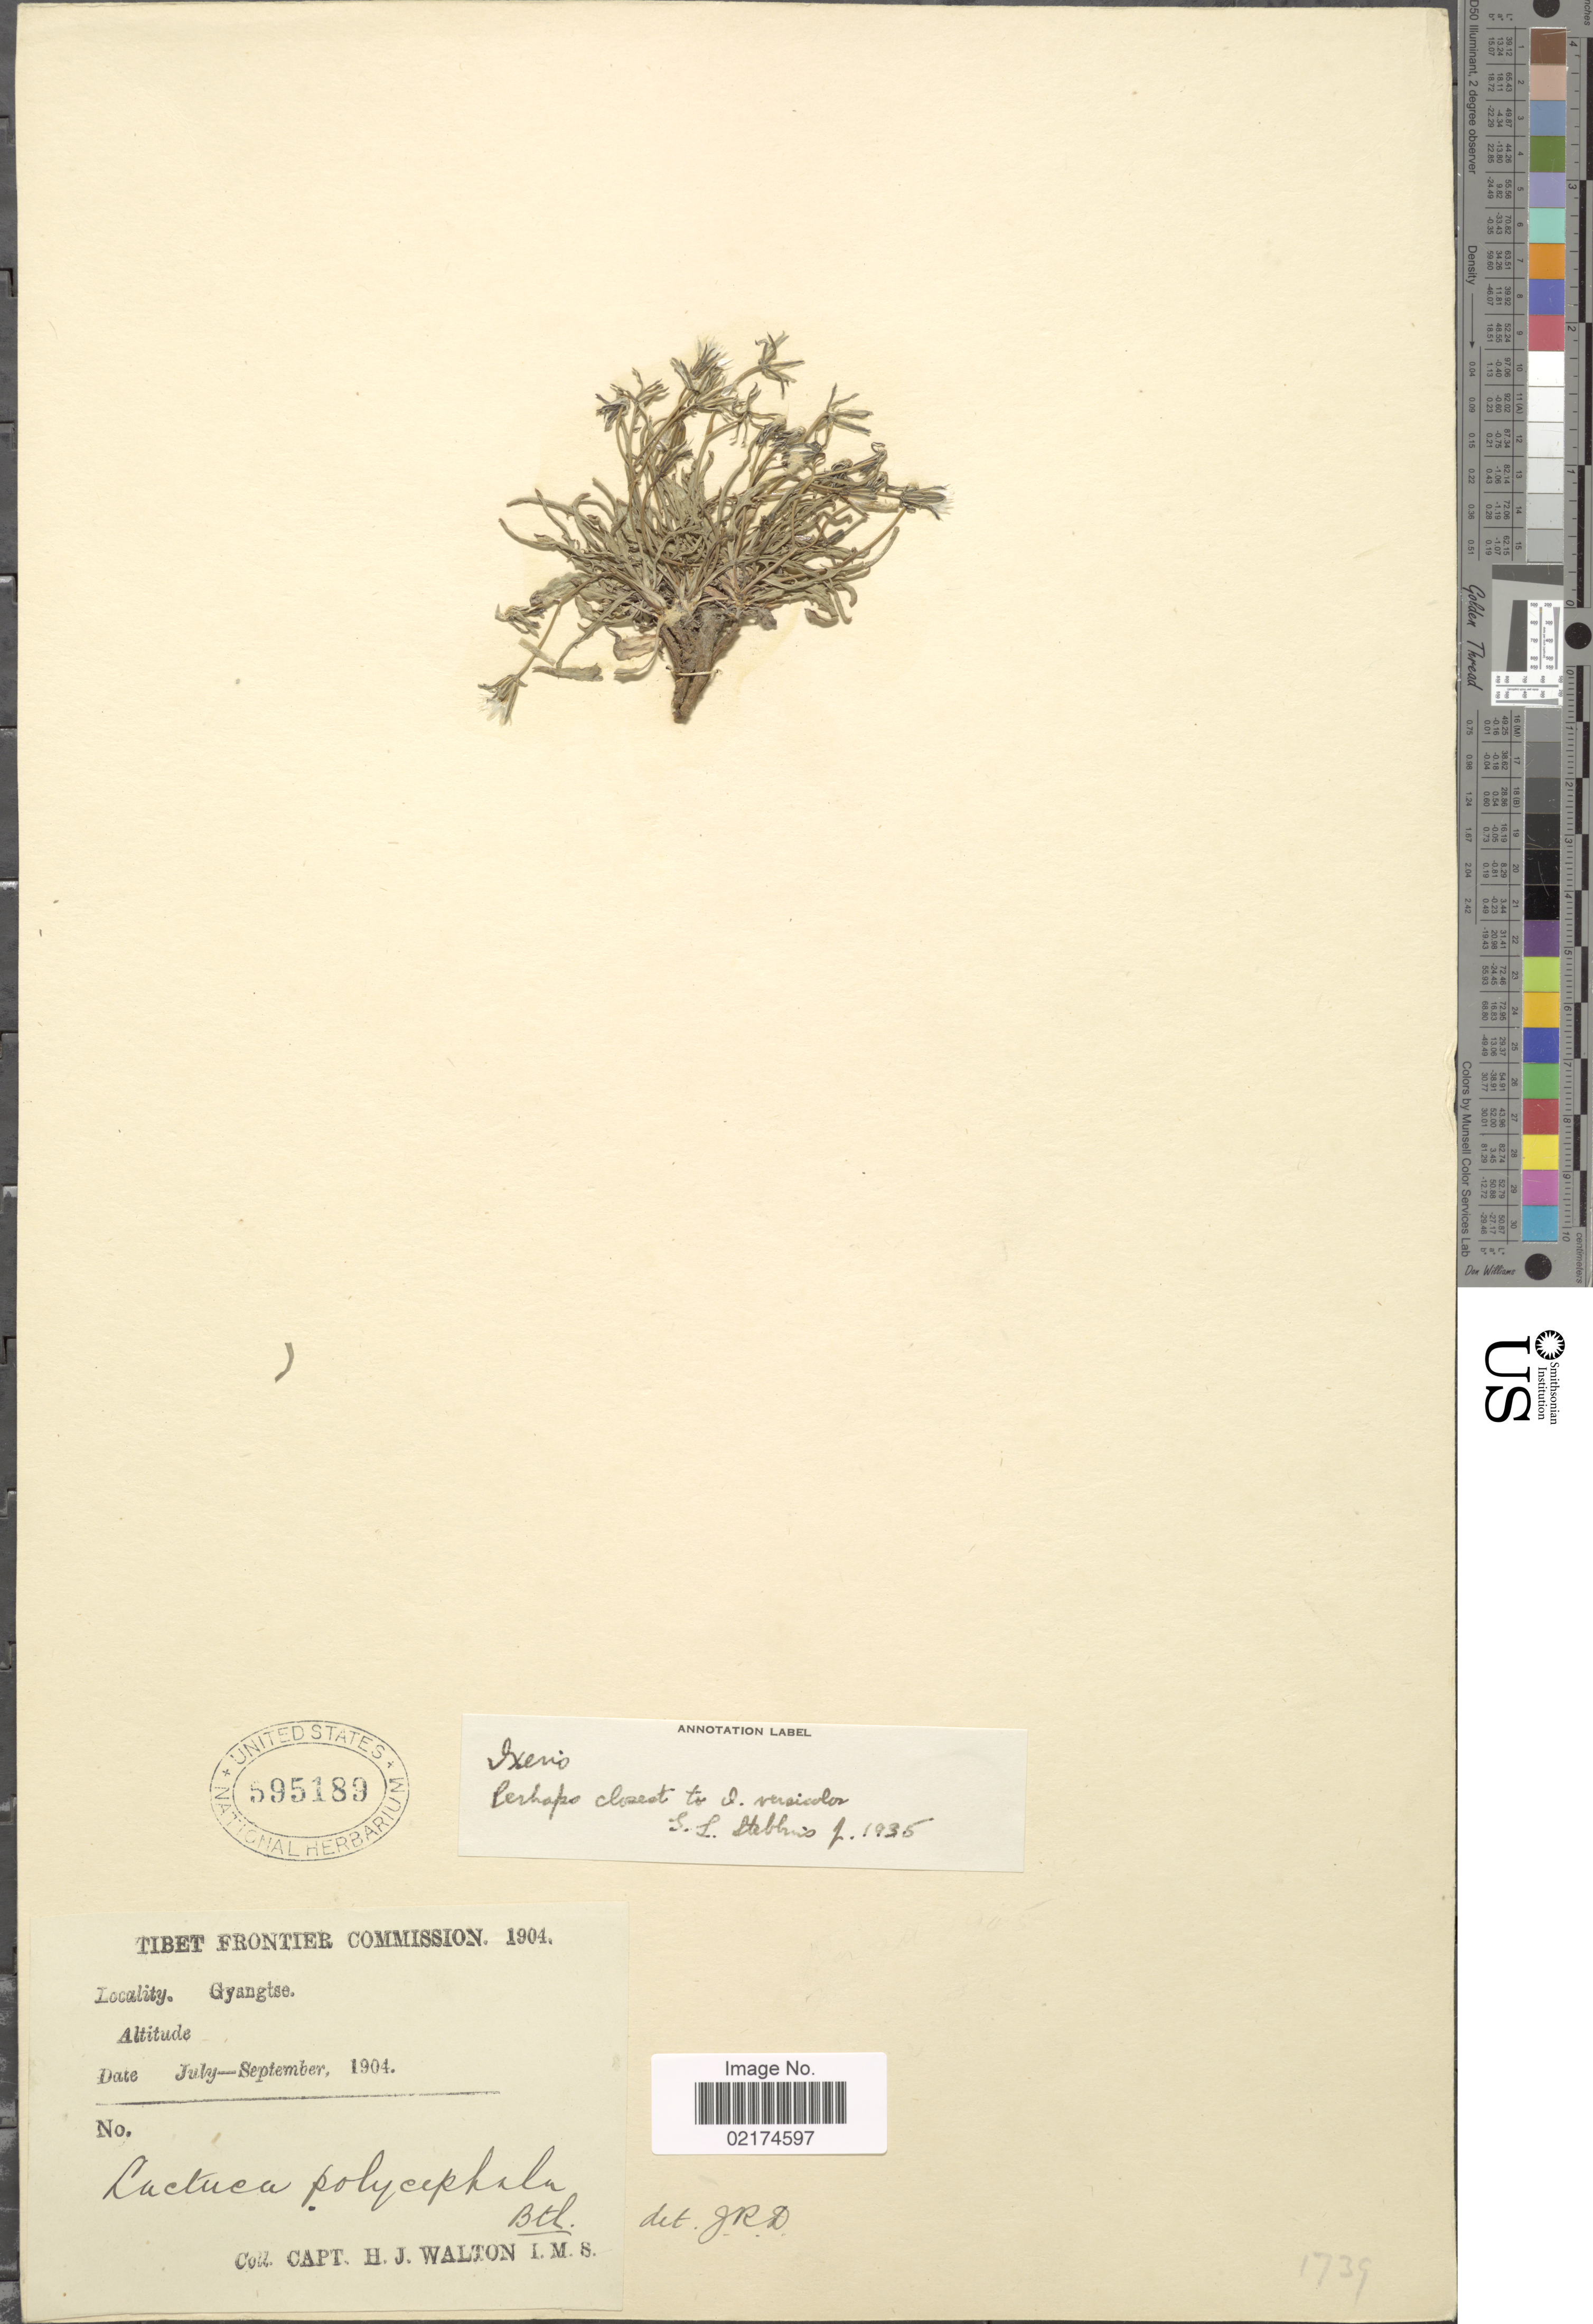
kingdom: Plantae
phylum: Tracheophyta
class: Magnoliopsida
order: Asterales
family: Asteraceae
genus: Ixeris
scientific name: Ixeris chinensis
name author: (Thunb.) Nakai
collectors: H. Walton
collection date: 1904-07/1904-09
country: China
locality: Gyangtse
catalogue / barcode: US 595189